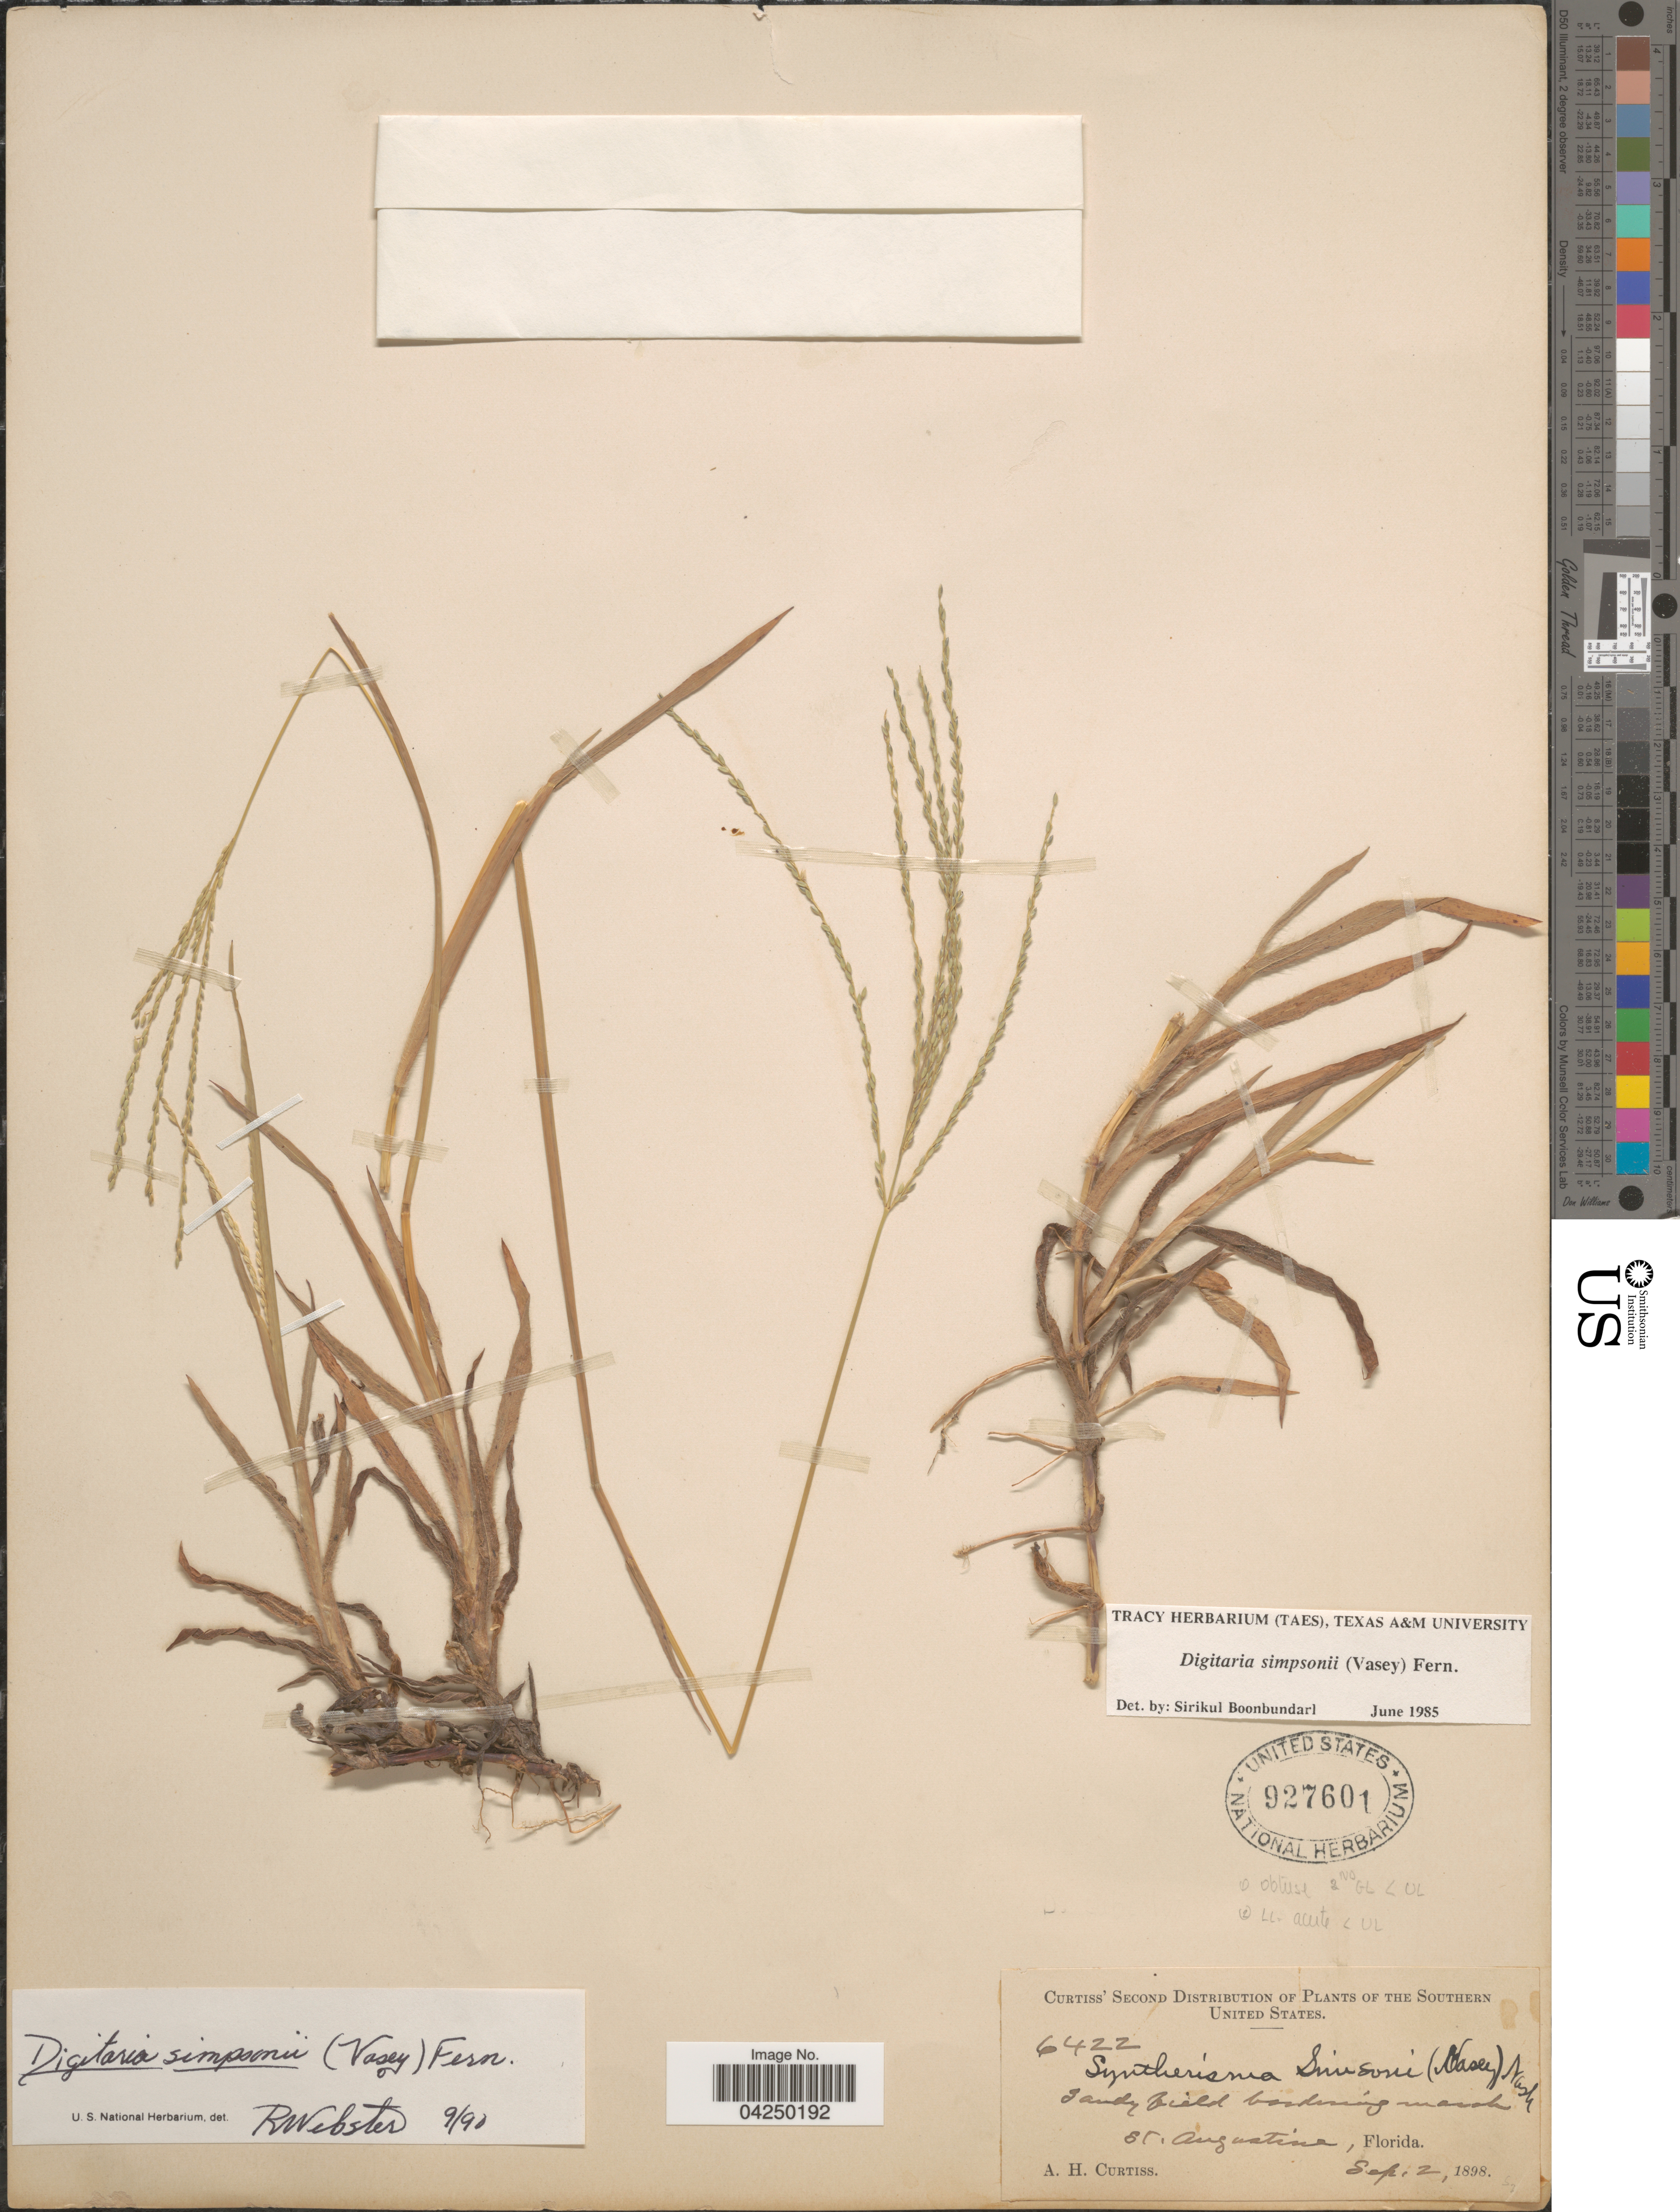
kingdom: Plantae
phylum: Tracheophyta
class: Liliopsida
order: Poales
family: Poaceae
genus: Digitaria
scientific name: Digitaria simpsonii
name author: (Vasey) Fernald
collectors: A. H. Curtiss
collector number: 6422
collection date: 1898-09-02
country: United States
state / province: Florida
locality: Southern United States. Sandy field bordering marsh St. Augustine.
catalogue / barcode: US 927601